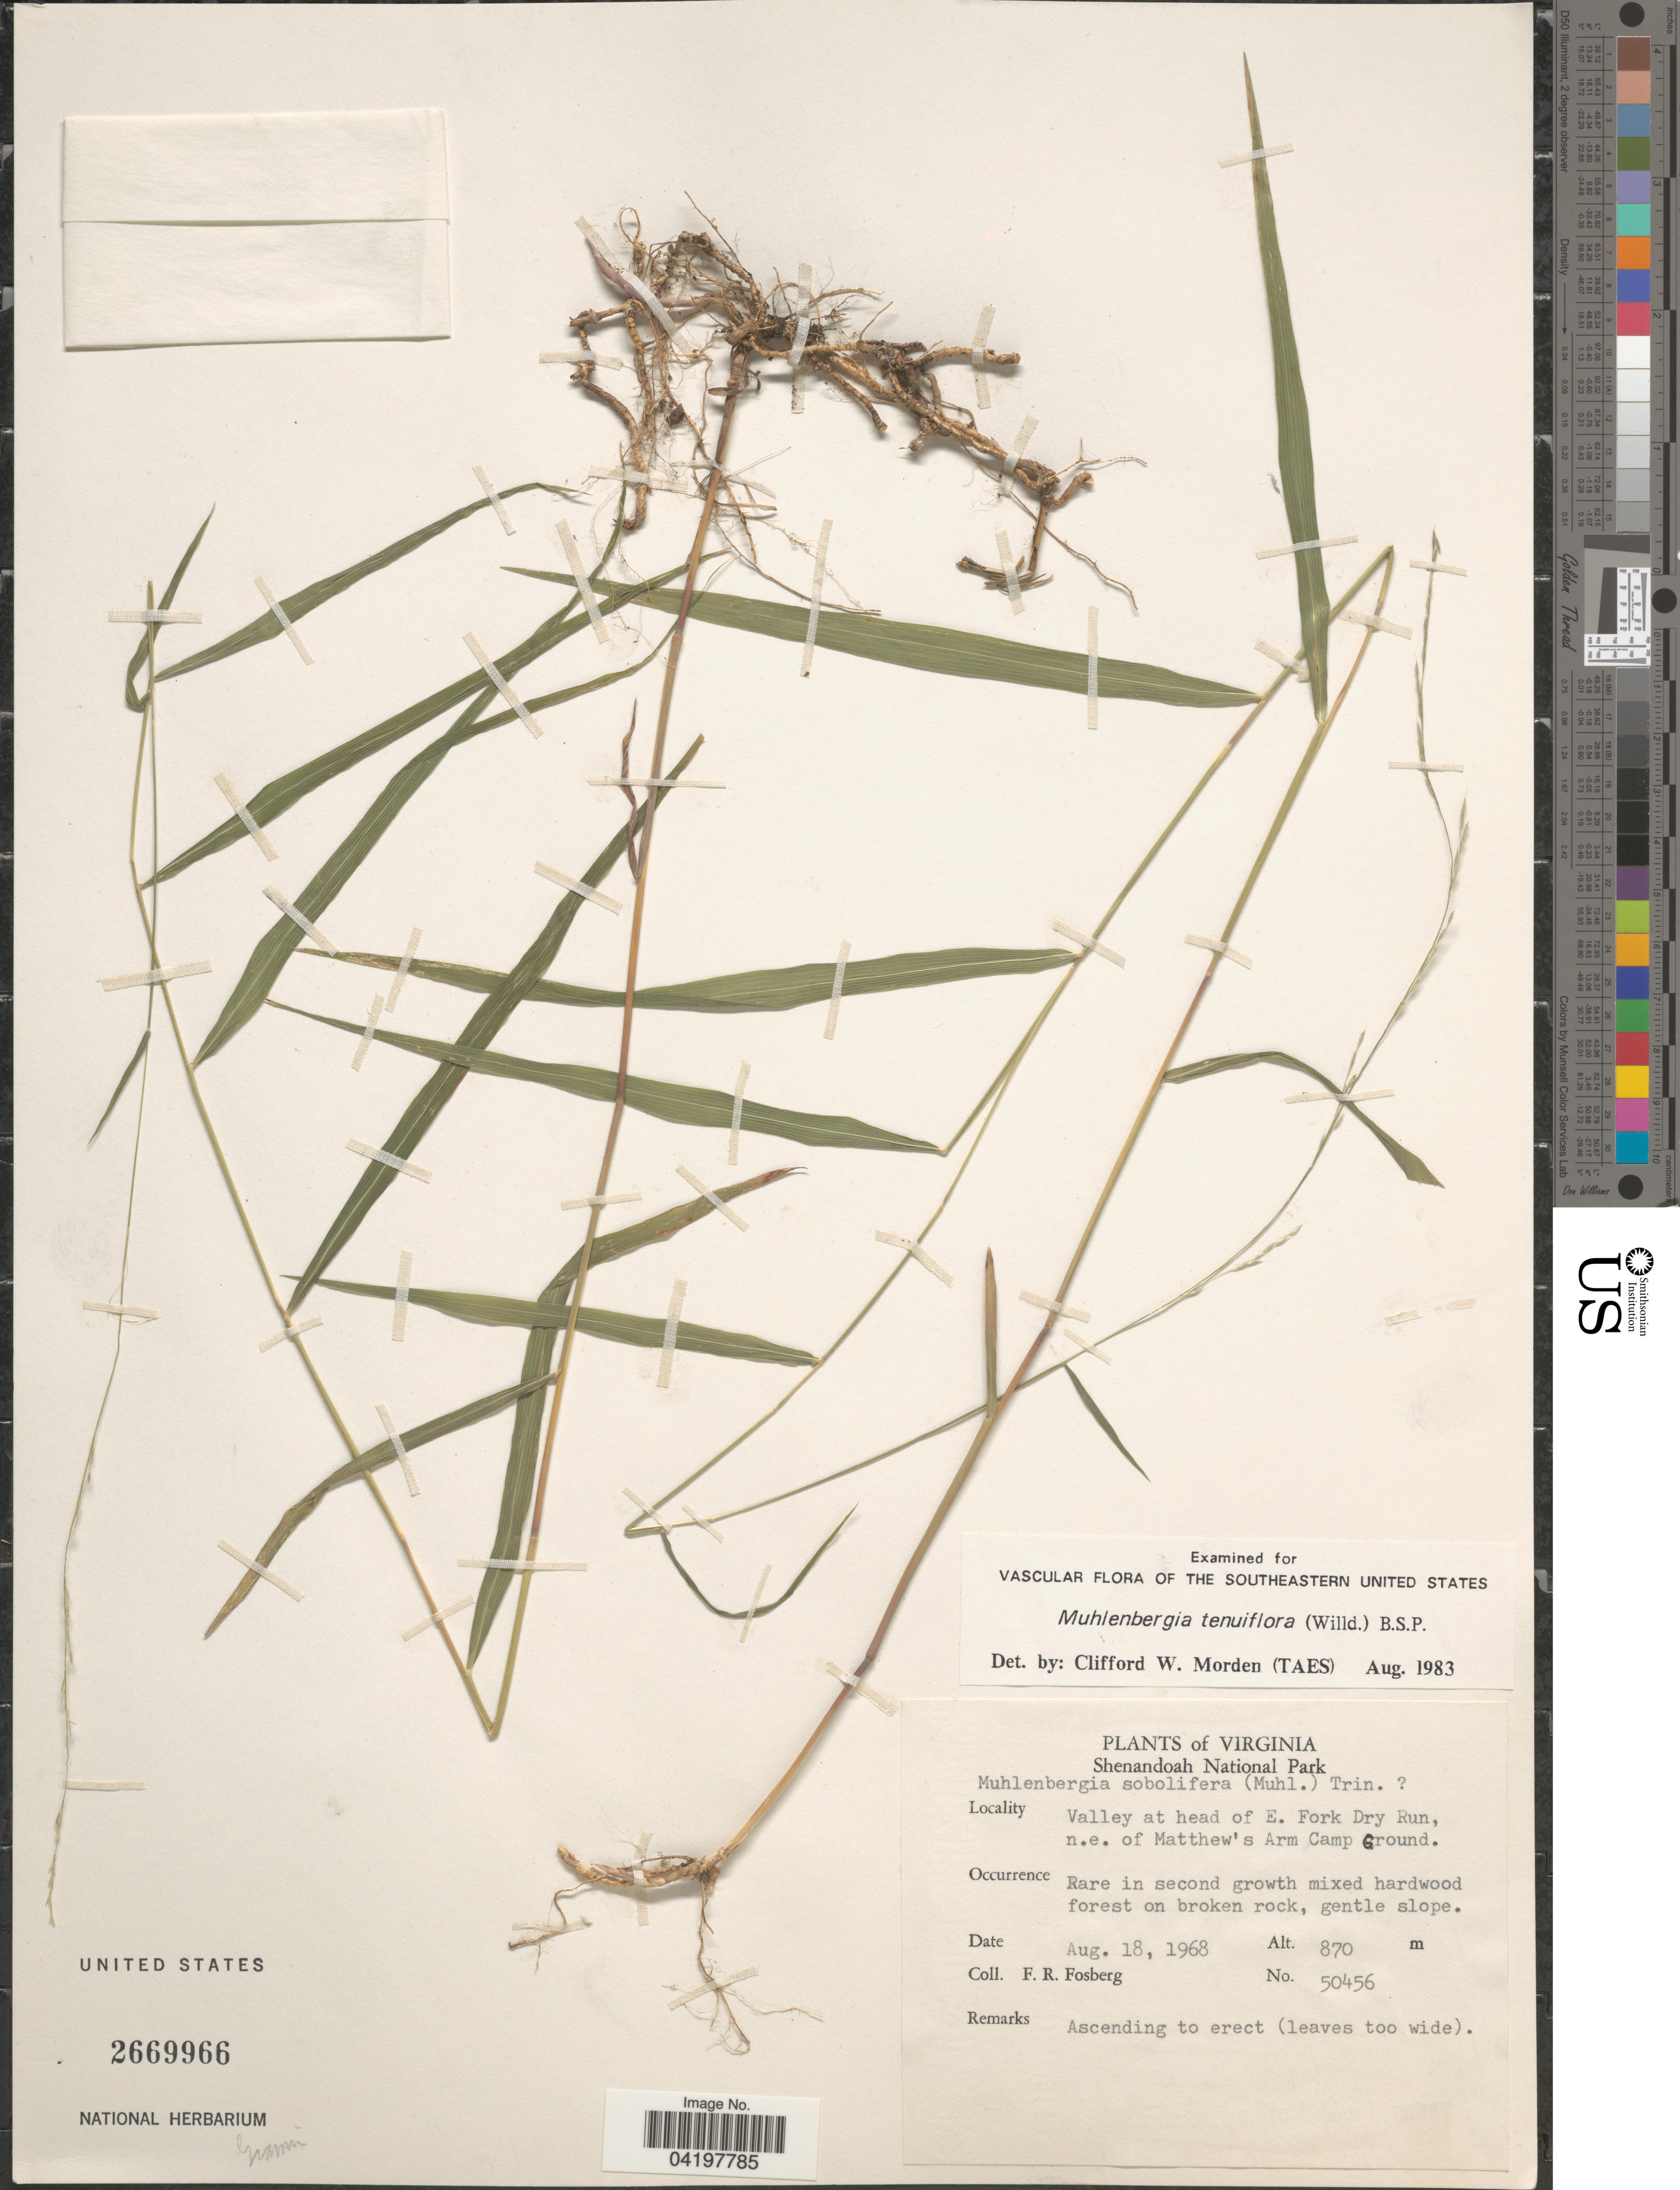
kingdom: Plantae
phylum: Tracheophyta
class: Liliopsida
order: Poales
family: Poaceae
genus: Muhlenbergia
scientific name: Muhlenbergia tenuiflora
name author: (Willd.) Britton, Stearns & Poggenb.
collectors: F. R. Fosberg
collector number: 50456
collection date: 1968-08-18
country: United States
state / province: Virginia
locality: Shenandoah National Park. Valley at head of E. Fork Dry Run, n.e. of Matthew's Arm Camp Ground.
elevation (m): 870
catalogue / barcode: US 2669966